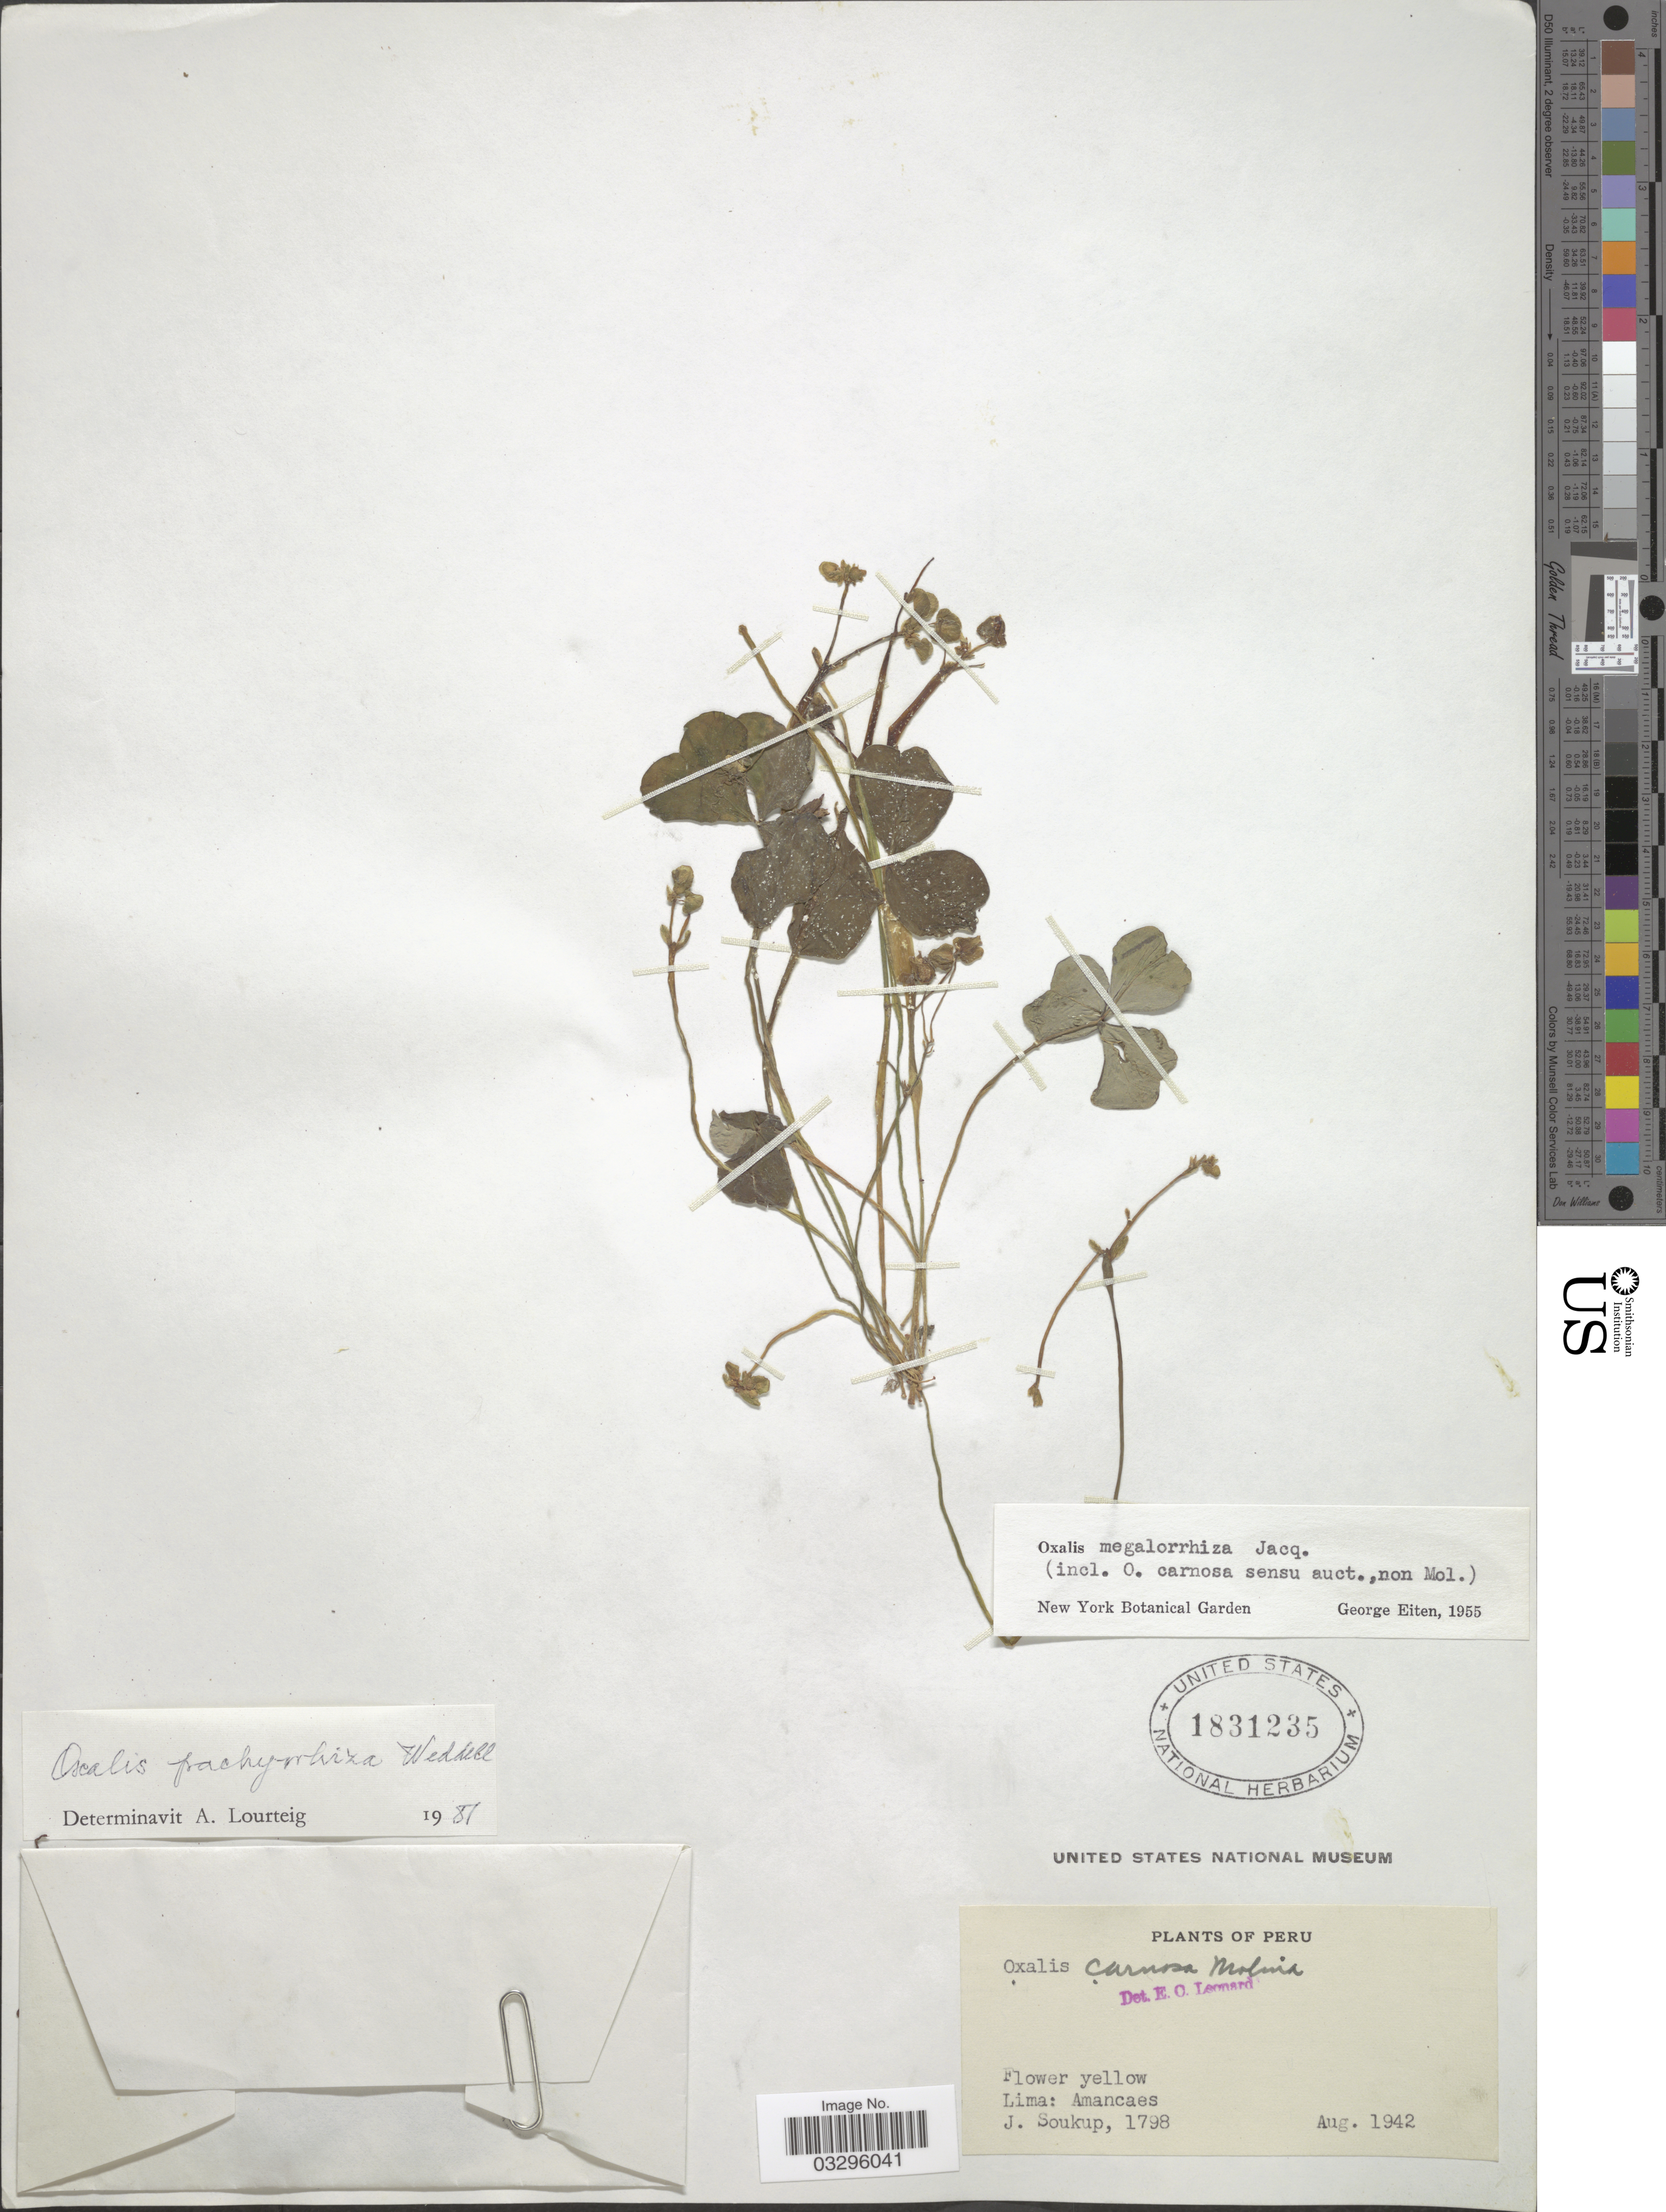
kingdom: Plantae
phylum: Tracheophyta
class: Magnoliopsida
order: Oxalidales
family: Oxalidaceae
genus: Oxalis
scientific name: Oxalis pachyrrhiza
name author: Wedd.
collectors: J. Soukup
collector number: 1798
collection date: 1942-08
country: Peru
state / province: Lima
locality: Amancaes.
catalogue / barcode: US 1831235